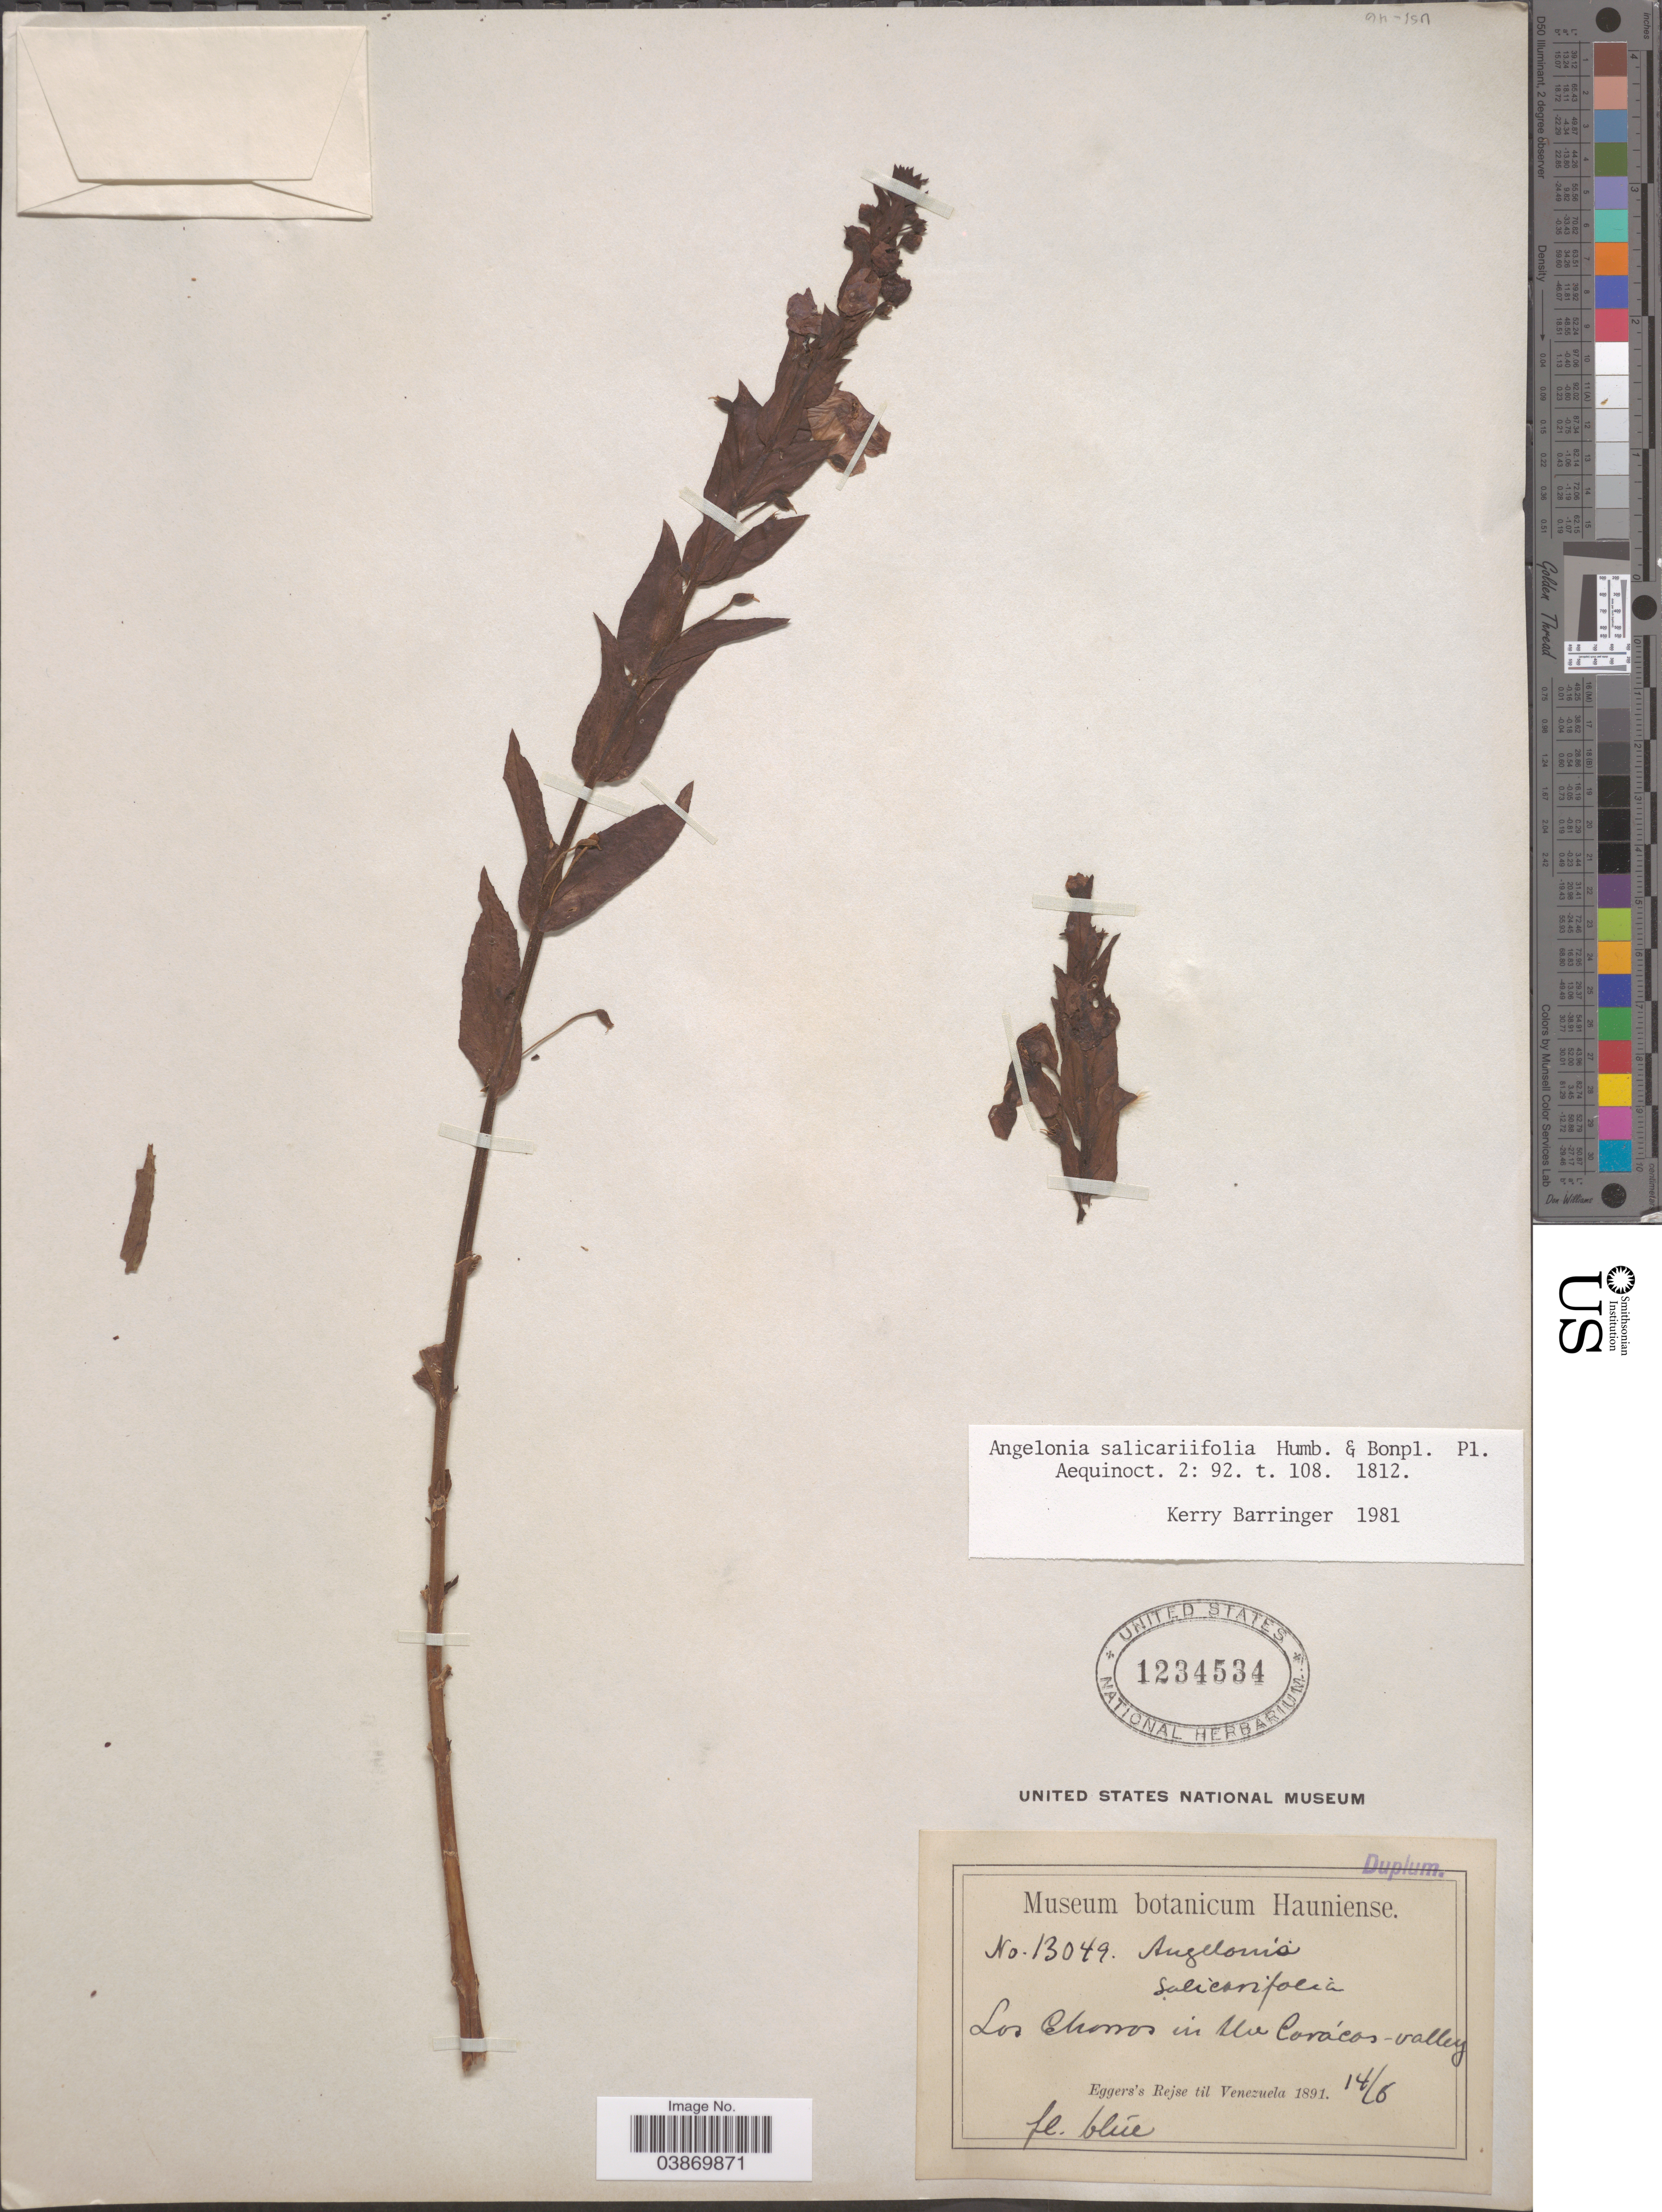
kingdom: Plantae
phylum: Tracheophyta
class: Magnoliopsida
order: Lamiales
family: Plantaginaceae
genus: Angelonia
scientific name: Angelonia salicariifolia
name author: Bonpl.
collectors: -. Eggers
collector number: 13049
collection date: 1891-06-14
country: Venezuela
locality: Los Chorros in the Caracas-valley.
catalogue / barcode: US 1234534